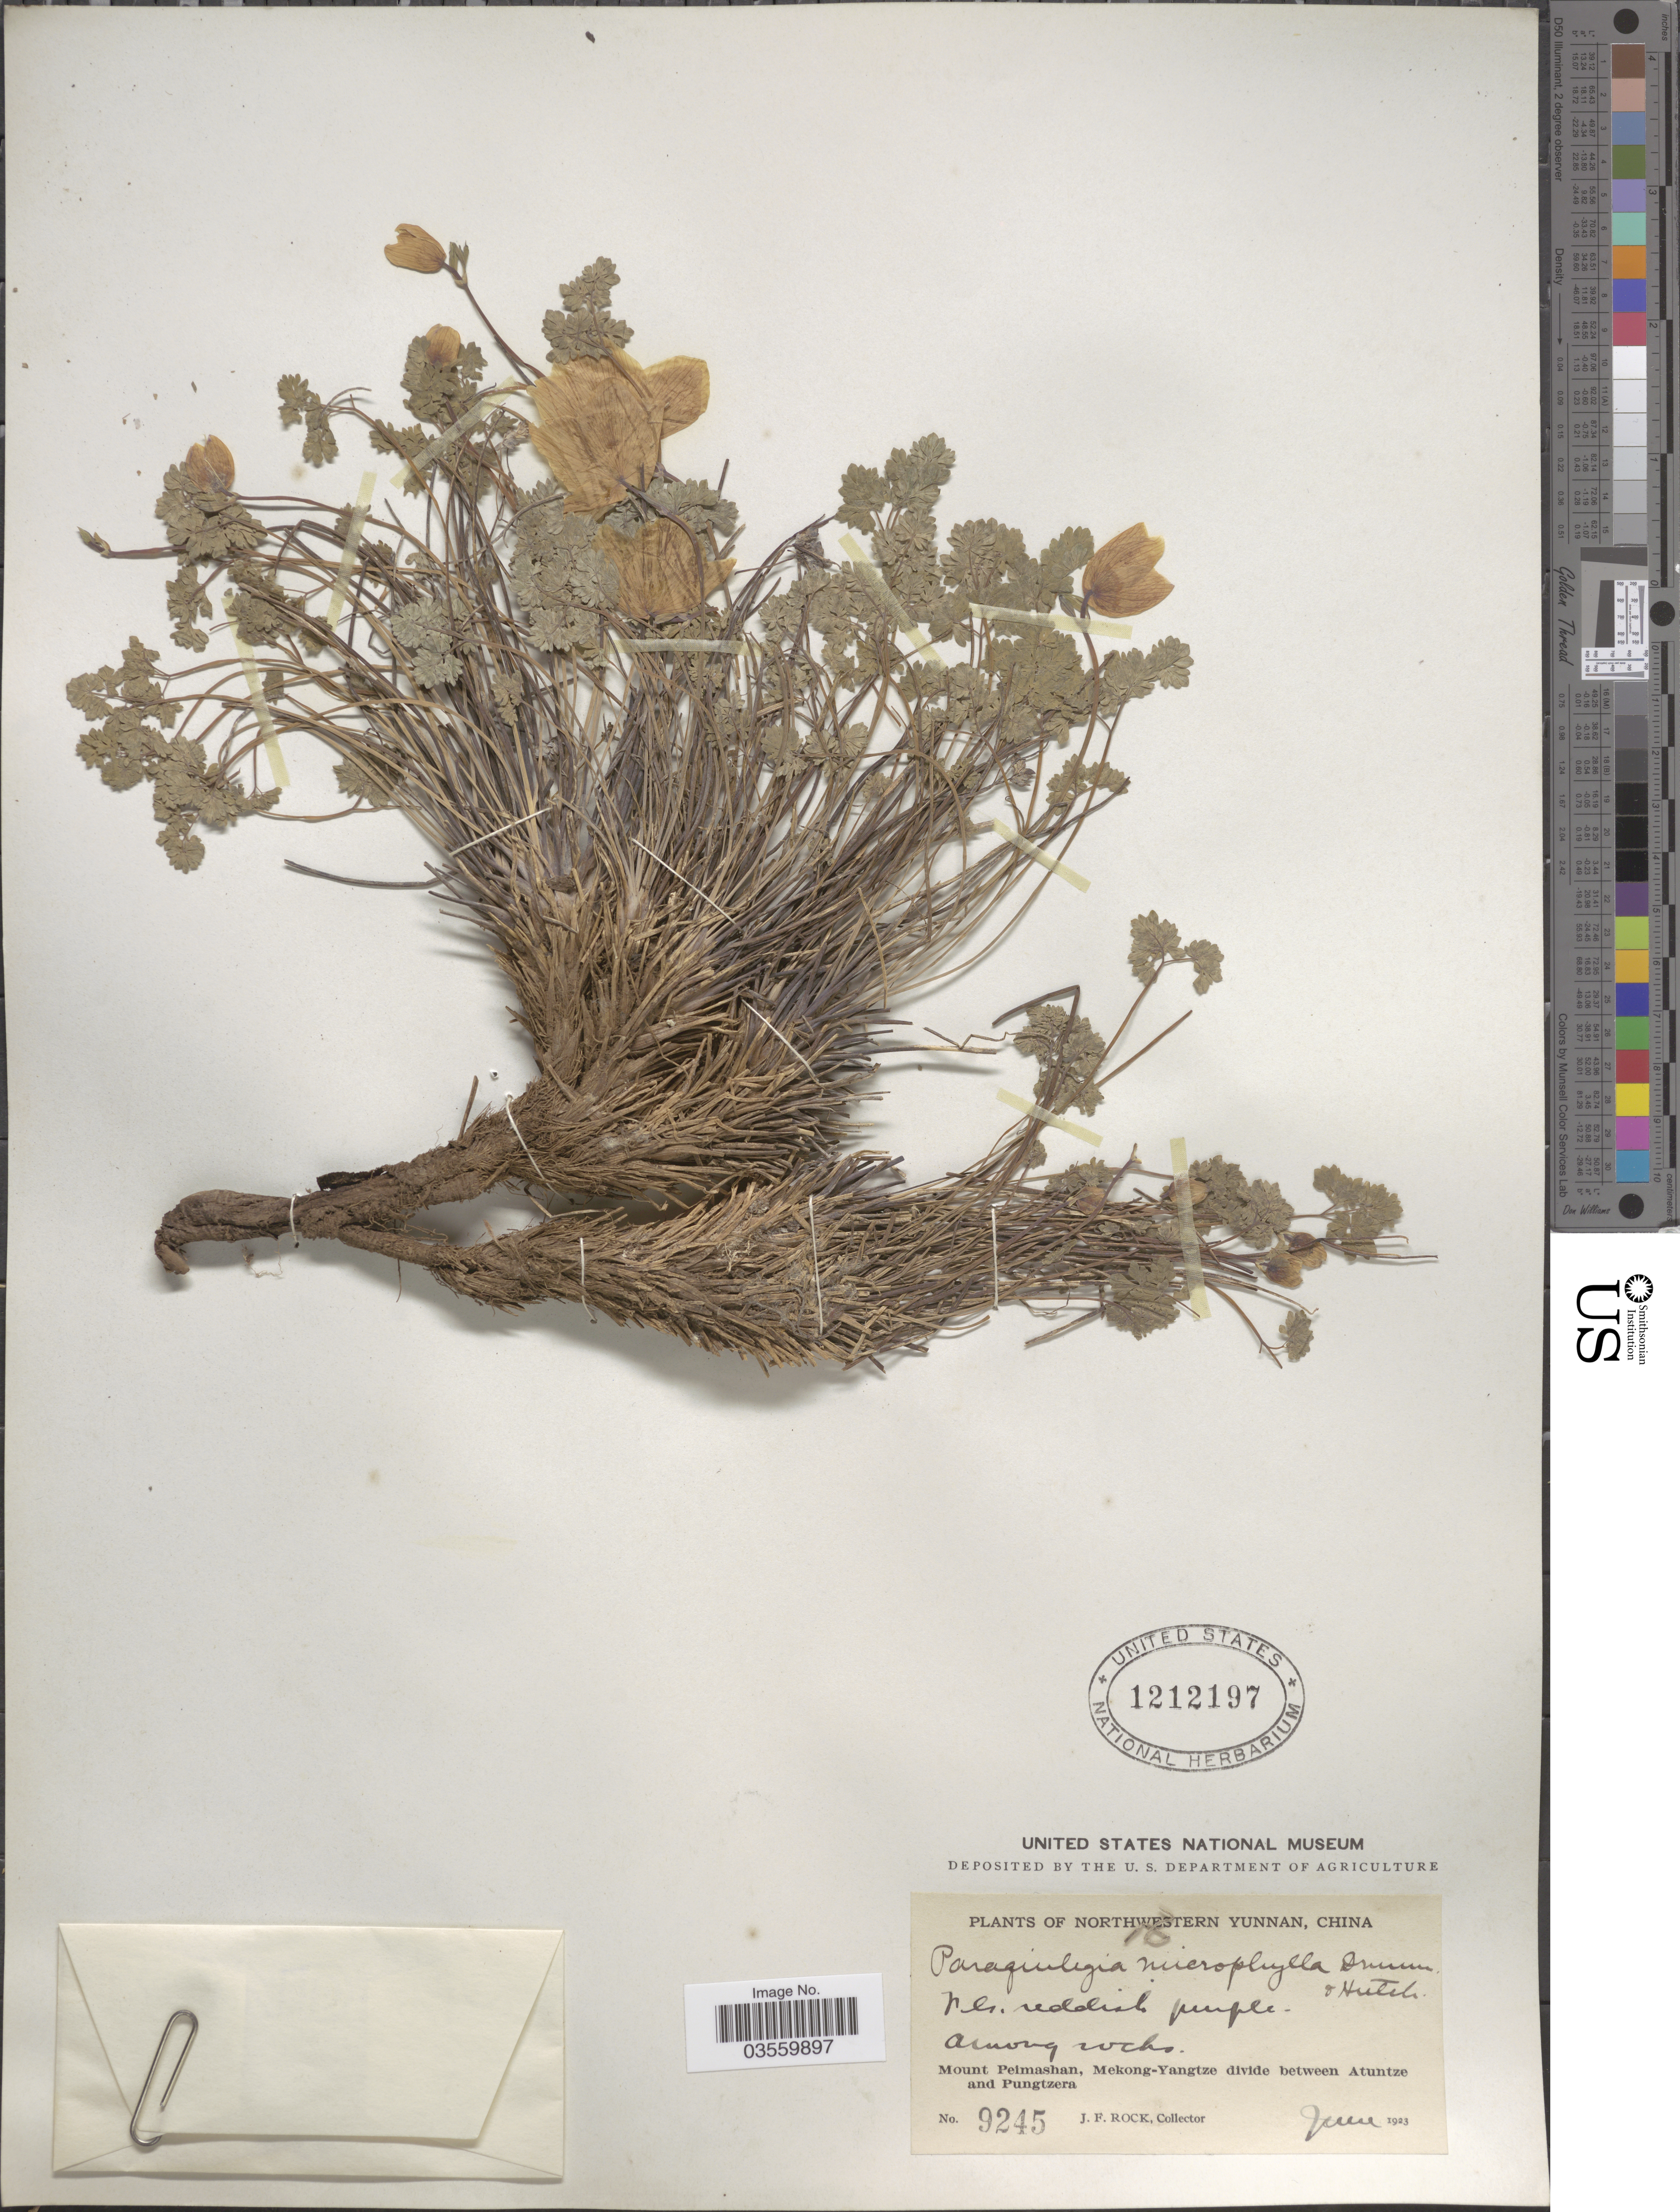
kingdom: Plantae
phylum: Tracheophyta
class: Magnoliopsida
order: Ranunculales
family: Ranunculaceae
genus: Paraquilegia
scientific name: Paraquilegia microphylla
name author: (Royle) J.R. Drumm. & Hutch.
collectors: J. Rock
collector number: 9245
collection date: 1923-06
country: China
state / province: Yunnan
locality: Northwestern Yunnan. Mount Peimashan, Mekong-Yangtze divide between Atuntze and Pungtzera.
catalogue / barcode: US 1212197